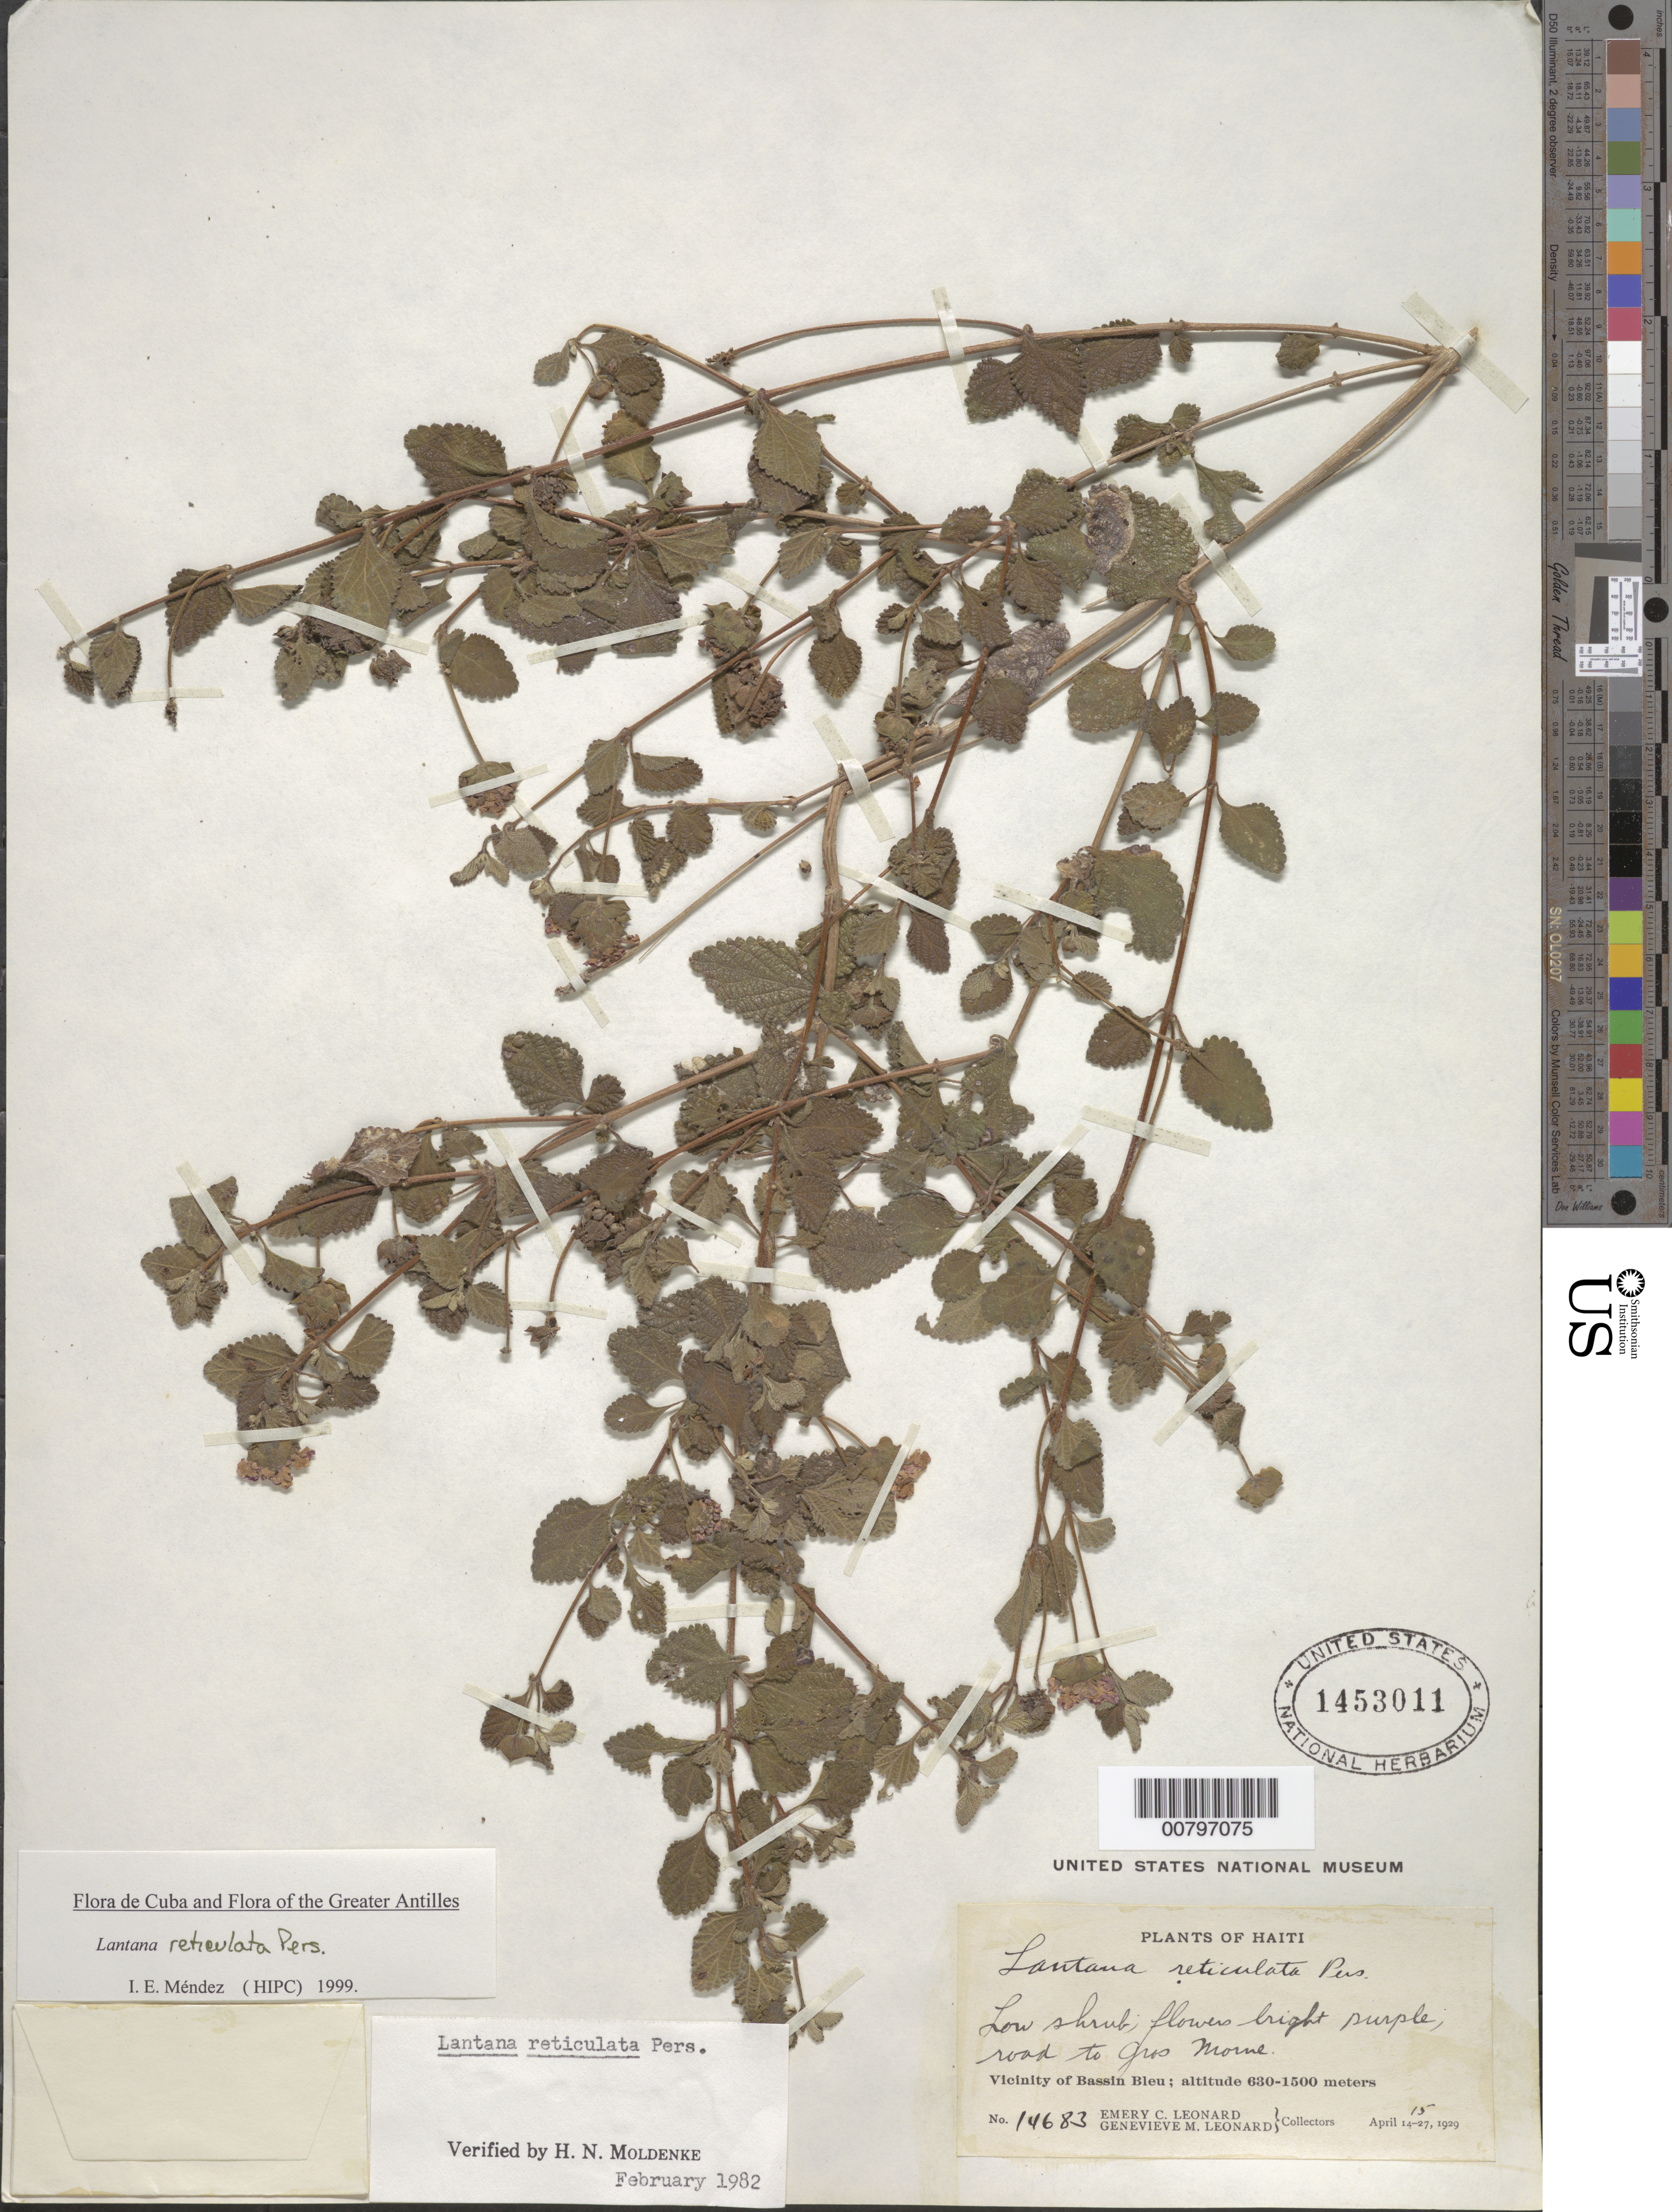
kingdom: Plantae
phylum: Tracheophyta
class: Magnoliopsida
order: Lamiales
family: Verbenaceae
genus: Lantana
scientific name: Lantana reticulata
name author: Pers.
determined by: Méndez, Isidro E., (HIPC)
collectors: E. C. Leonard & G. M. Leonard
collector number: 14683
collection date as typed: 15 Apr 1929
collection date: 1929-04-15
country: Haiti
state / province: Nord-Ouest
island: Hispaniola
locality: Vicinity of Bassin Bleu, road to Gros Morne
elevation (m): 630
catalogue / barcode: US 1453011